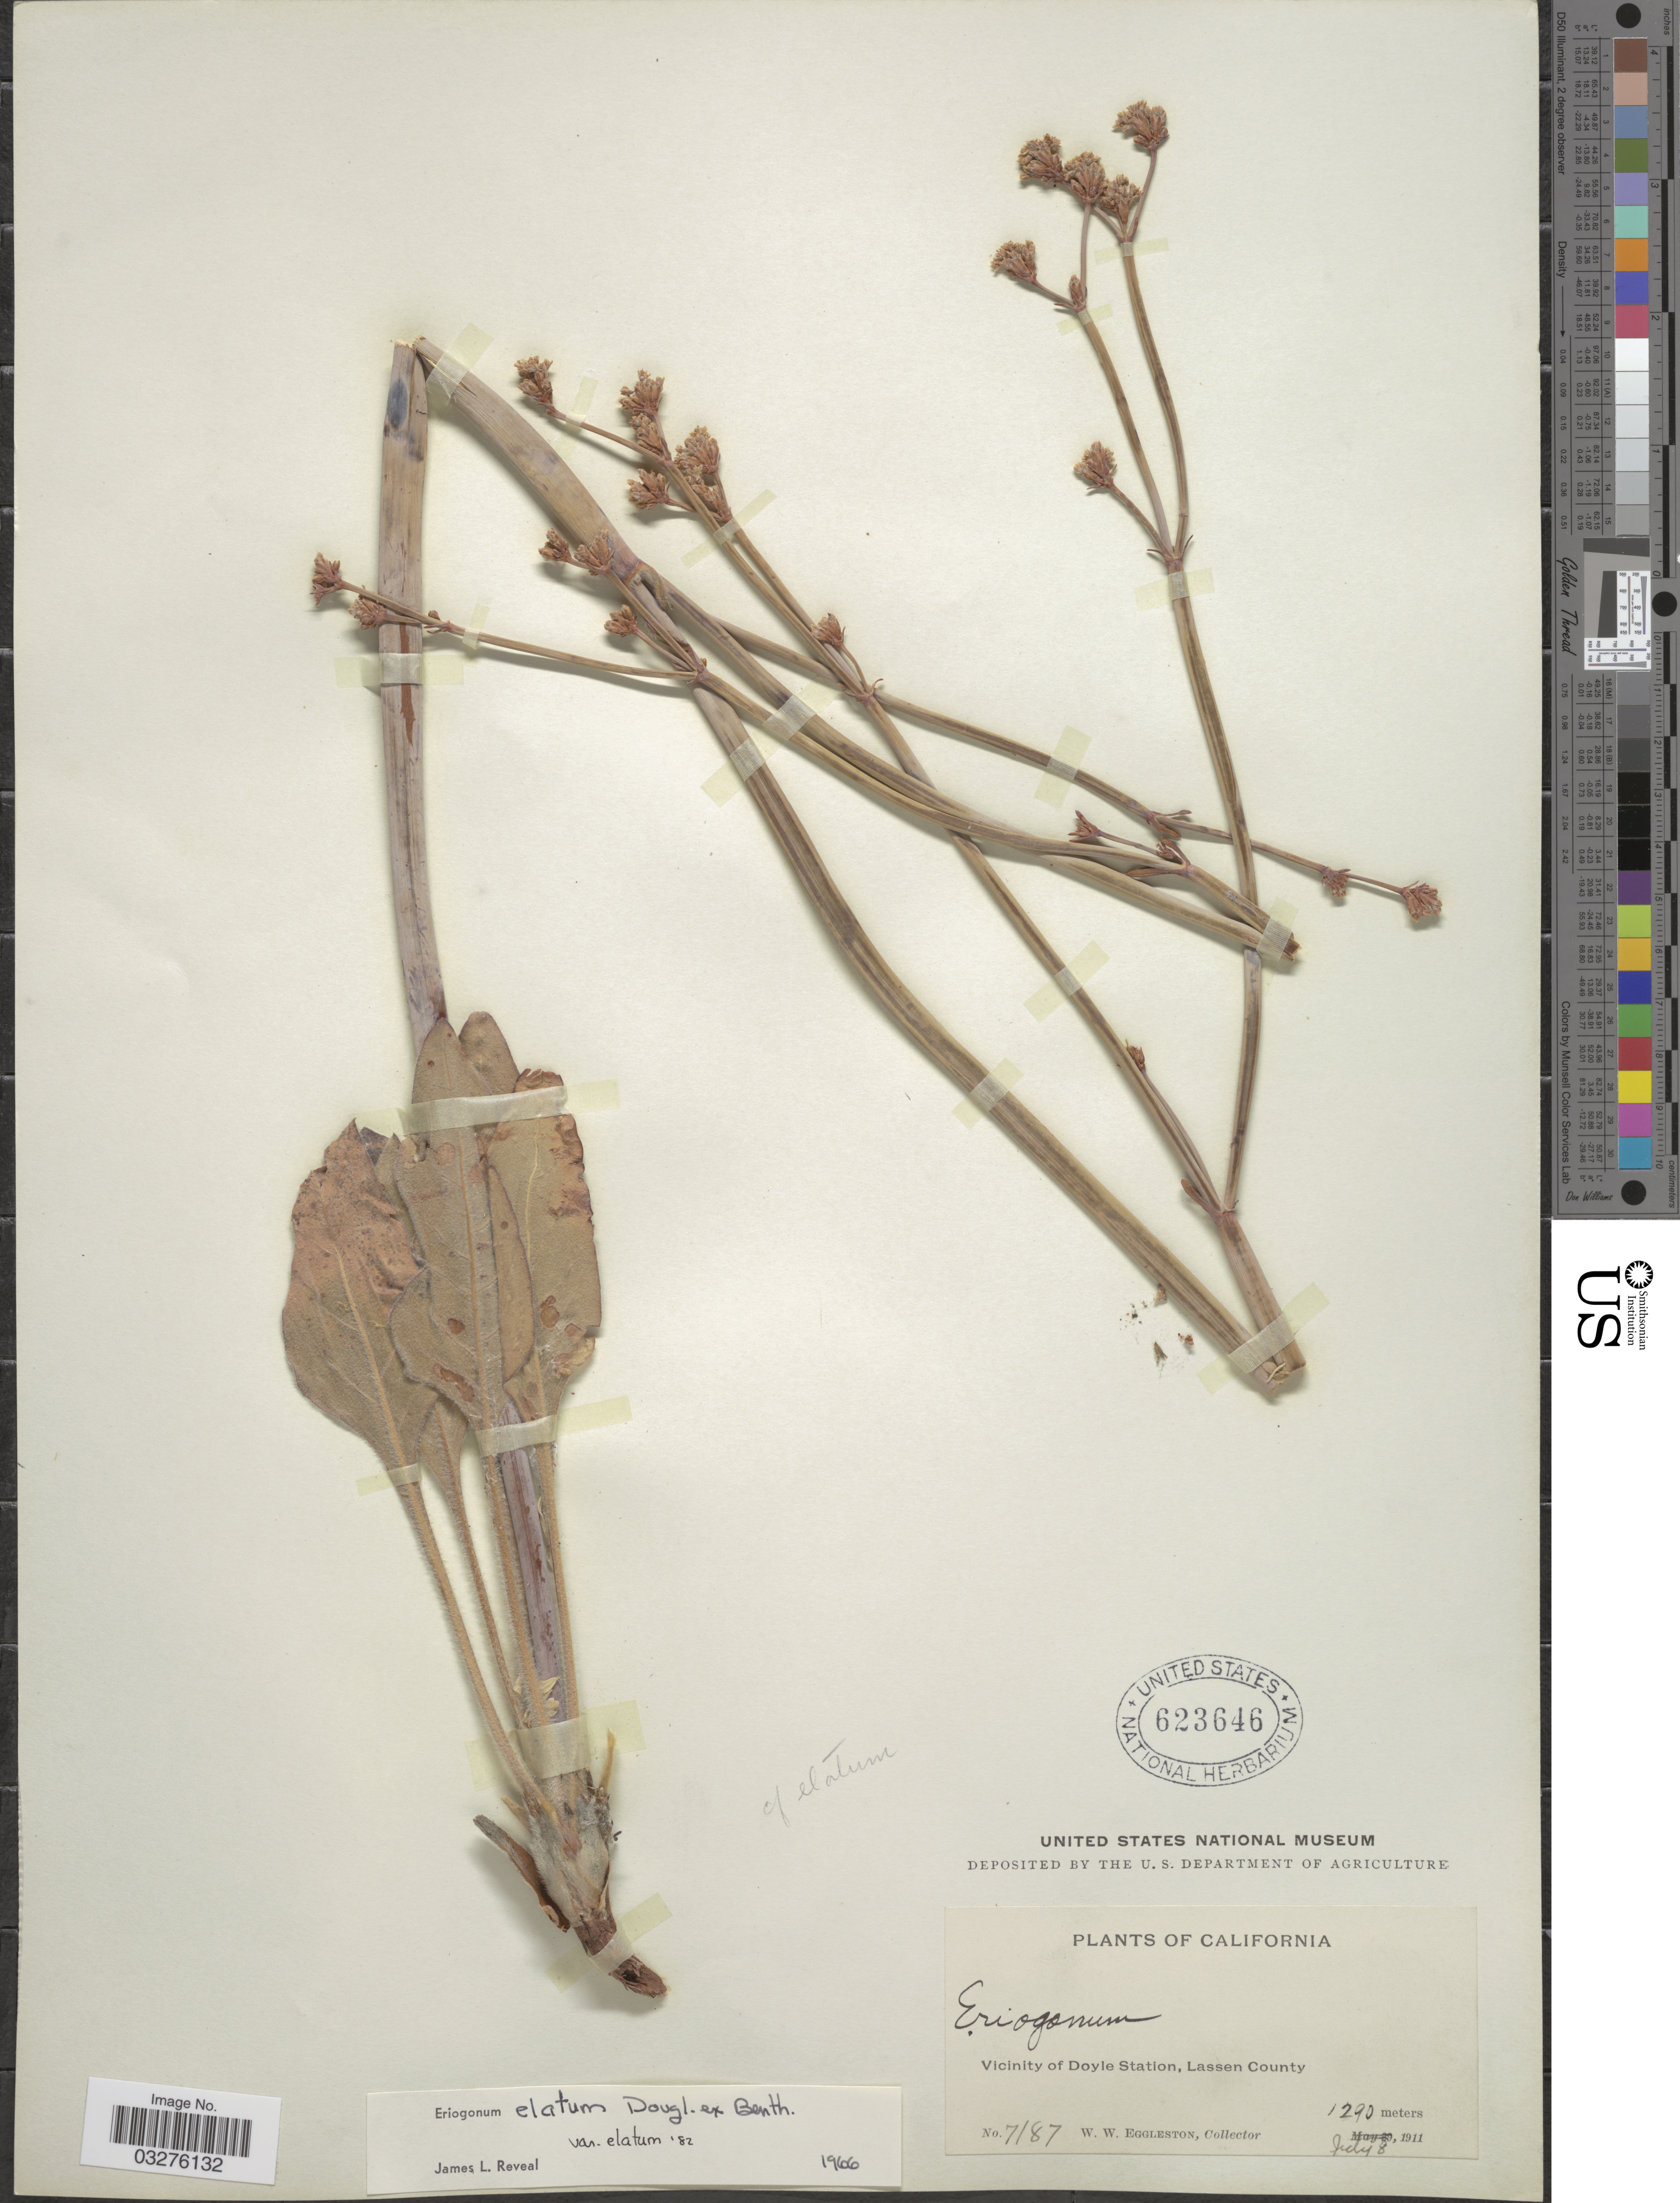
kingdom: Plantae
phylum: Tracheophyta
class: Magnoliopsida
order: Caryophyllales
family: Polygonaceae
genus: Eriogonum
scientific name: Eriogonum elatum var. elatum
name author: Douglas ex Benth.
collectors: W. W. Eggleston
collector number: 7187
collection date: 1911-07-08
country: United States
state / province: California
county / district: Lassen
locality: Vicinity of Doyle Station, Lassen County.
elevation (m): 1290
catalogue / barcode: US 623646